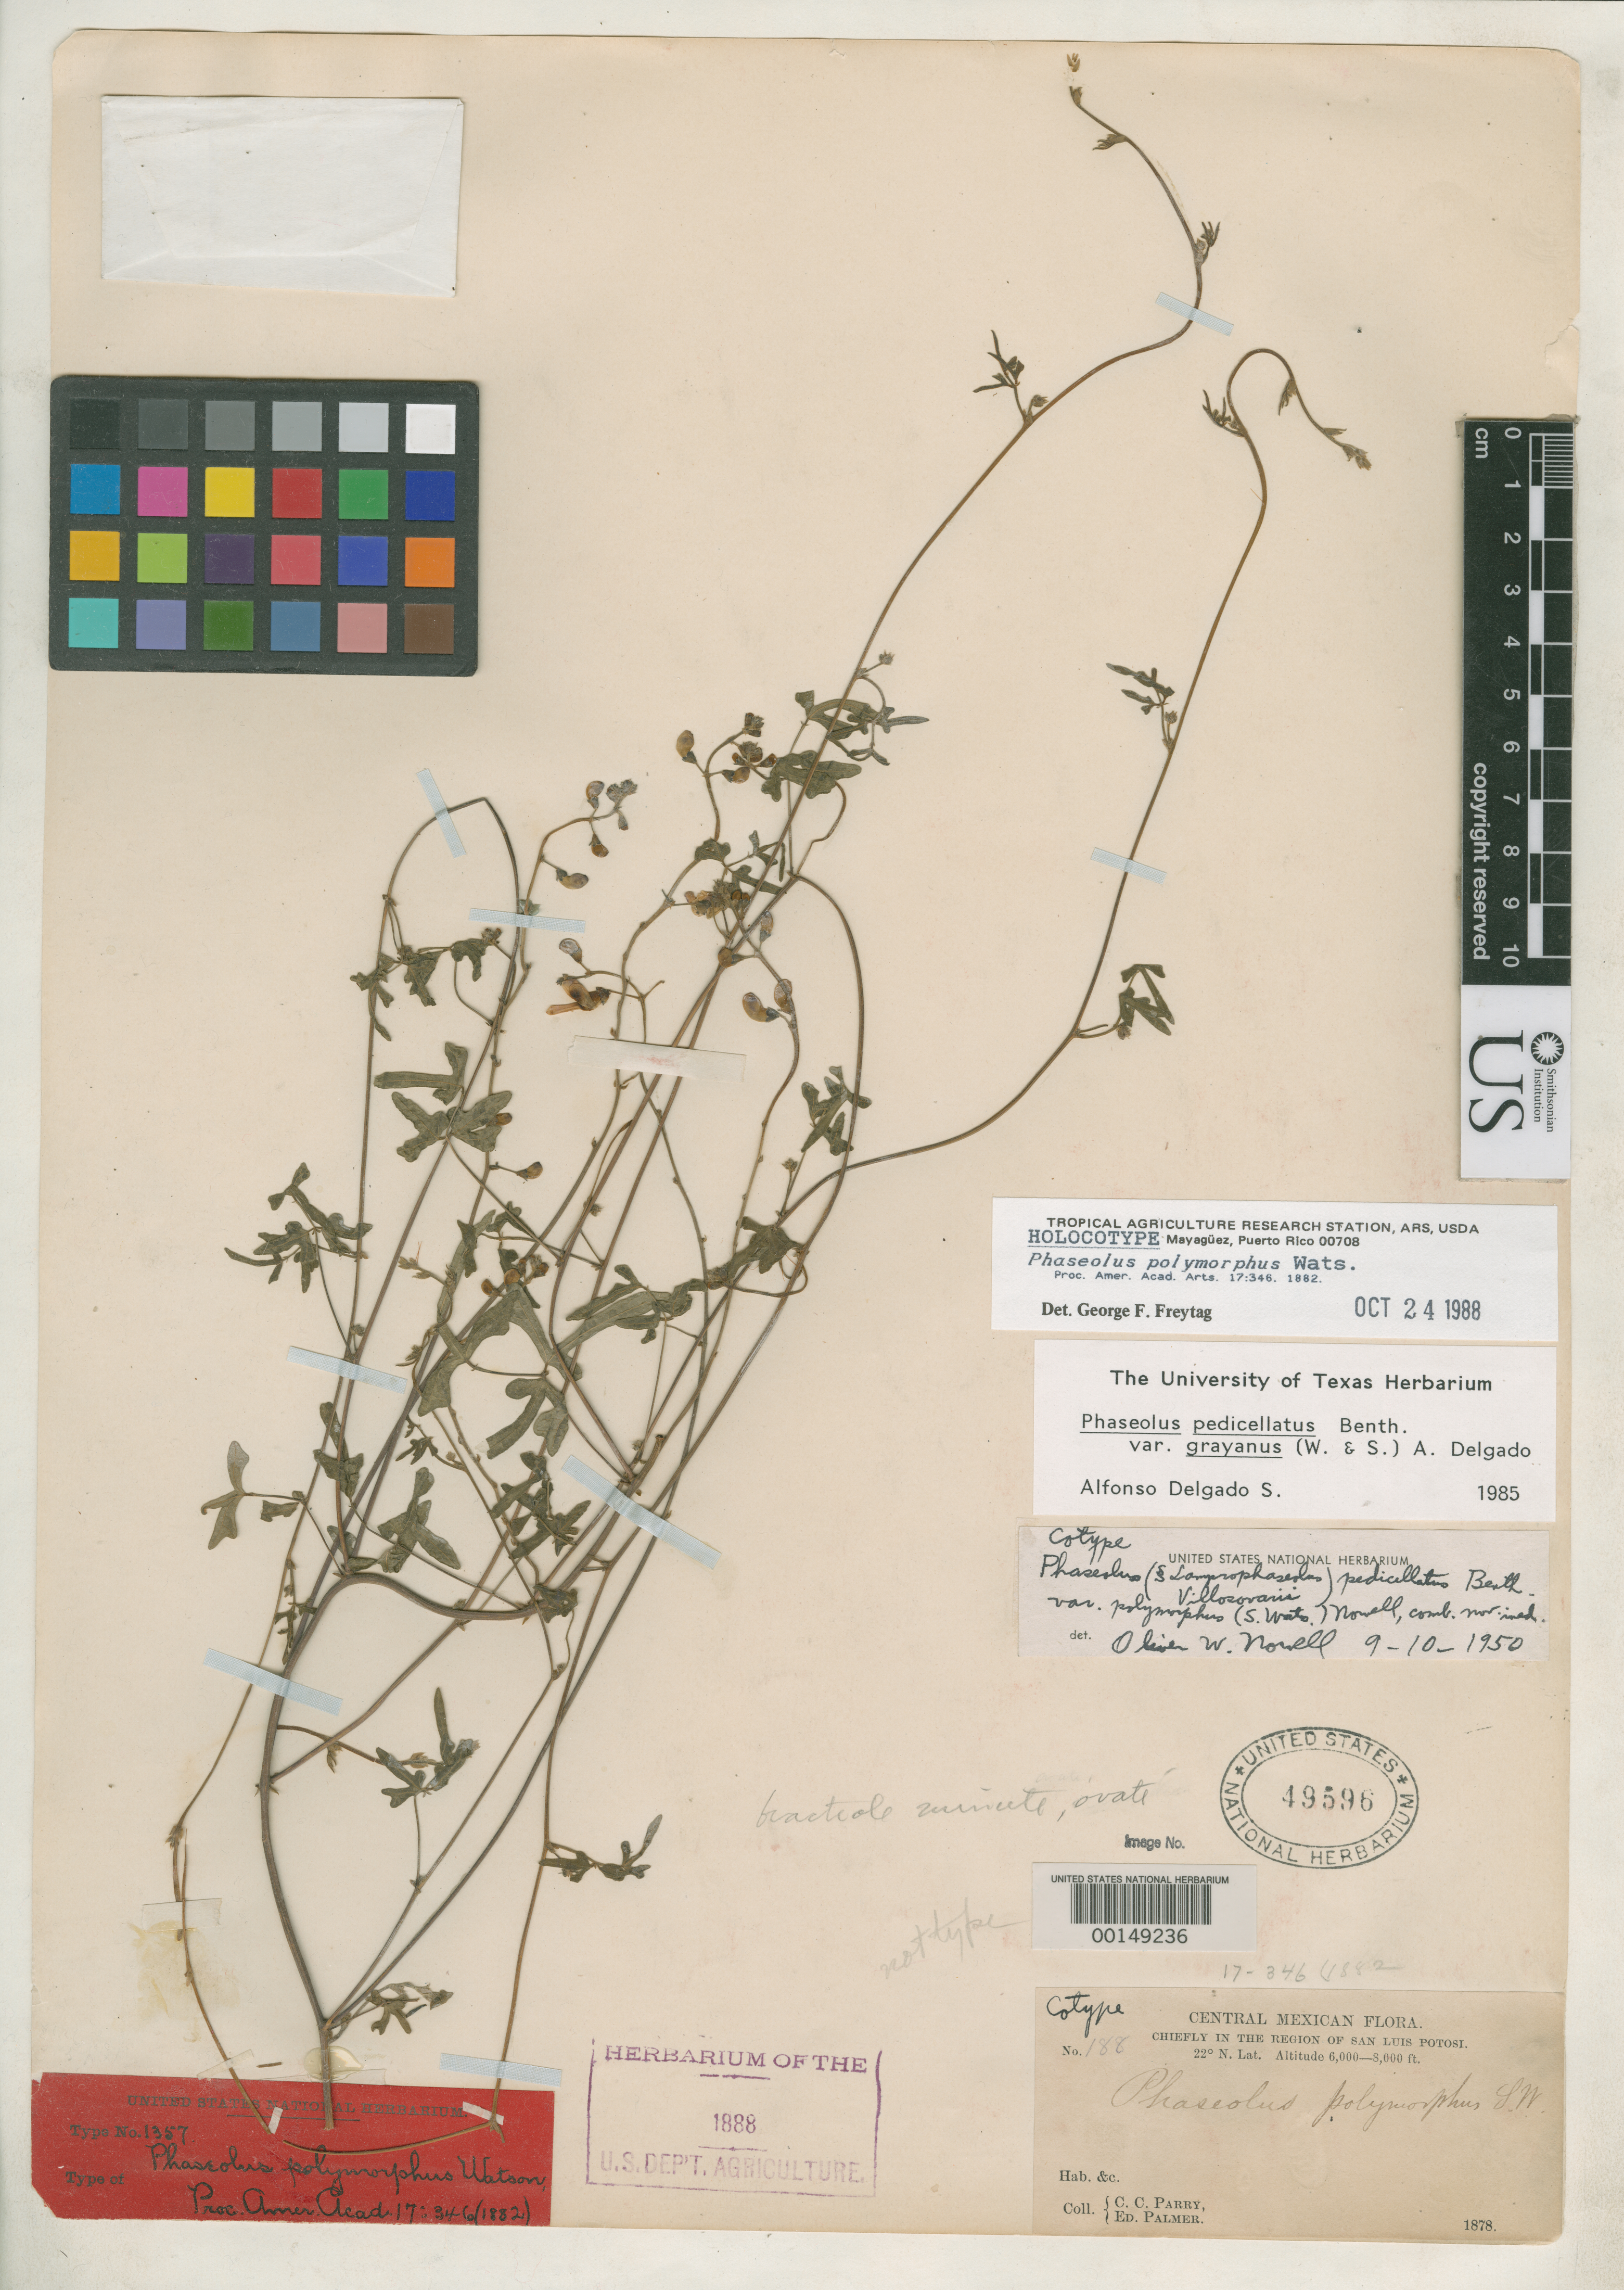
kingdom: Plantae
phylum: Tracheophyta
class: Magnoliopsida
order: Fabales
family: Fabaceae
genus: Phaseolus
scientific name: Phaseolus polymorphus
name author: S. Watson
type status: Isosyntype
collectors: C. C. Parry & E. Palmer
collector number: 188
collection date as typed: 1878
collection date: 1878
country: Mexico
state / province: San Luis Potosi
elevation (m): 1829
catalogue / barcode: US 49596